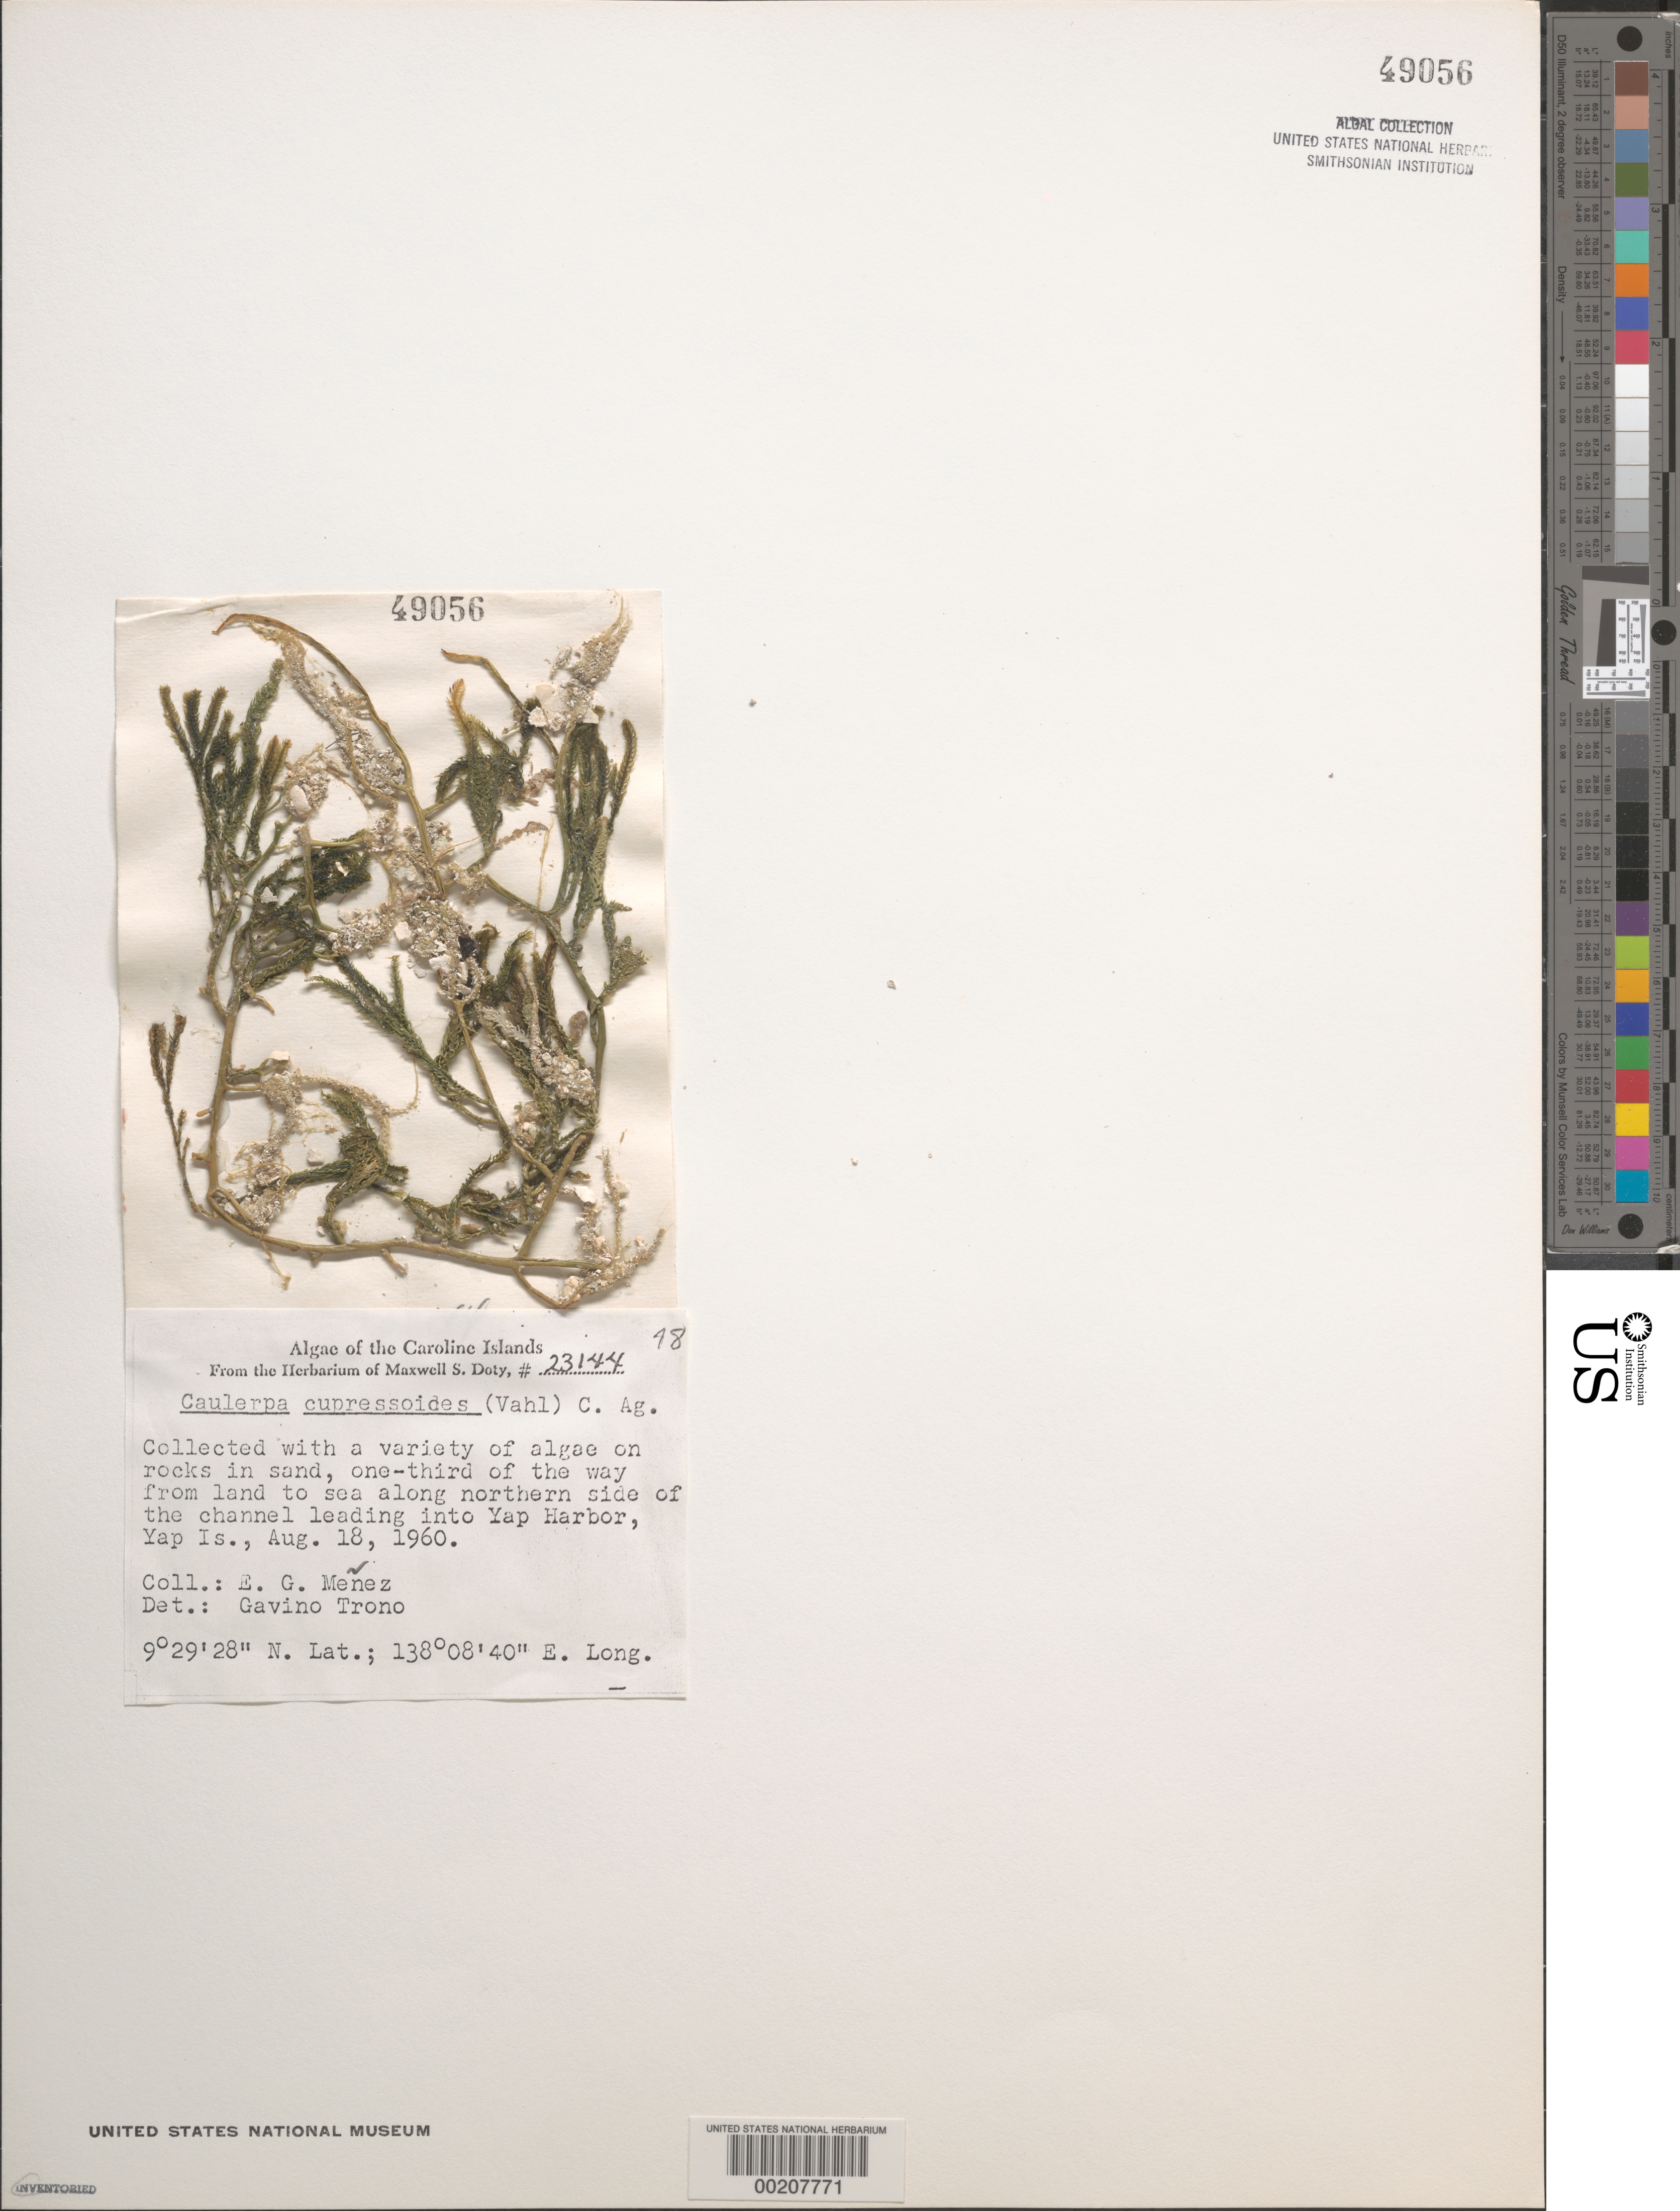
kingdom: Plantae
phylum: Chlorophyta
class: Ulvophyceae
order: Bryopsidales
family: Caulerpaceae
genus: Caulerpa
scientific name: Caulerpa cupressoides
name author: (Vahl) C. Agardh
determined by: Trono, Gavino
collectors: Meñez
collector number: MSD 23144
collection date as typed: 18 Aug 1960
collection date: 1960-08-18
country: Micronesia, Federated States of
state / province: Yap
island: Yap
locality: Yap Harbor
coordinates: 9 29' 28" N, 138 08' 40" E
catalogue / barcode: US 49056